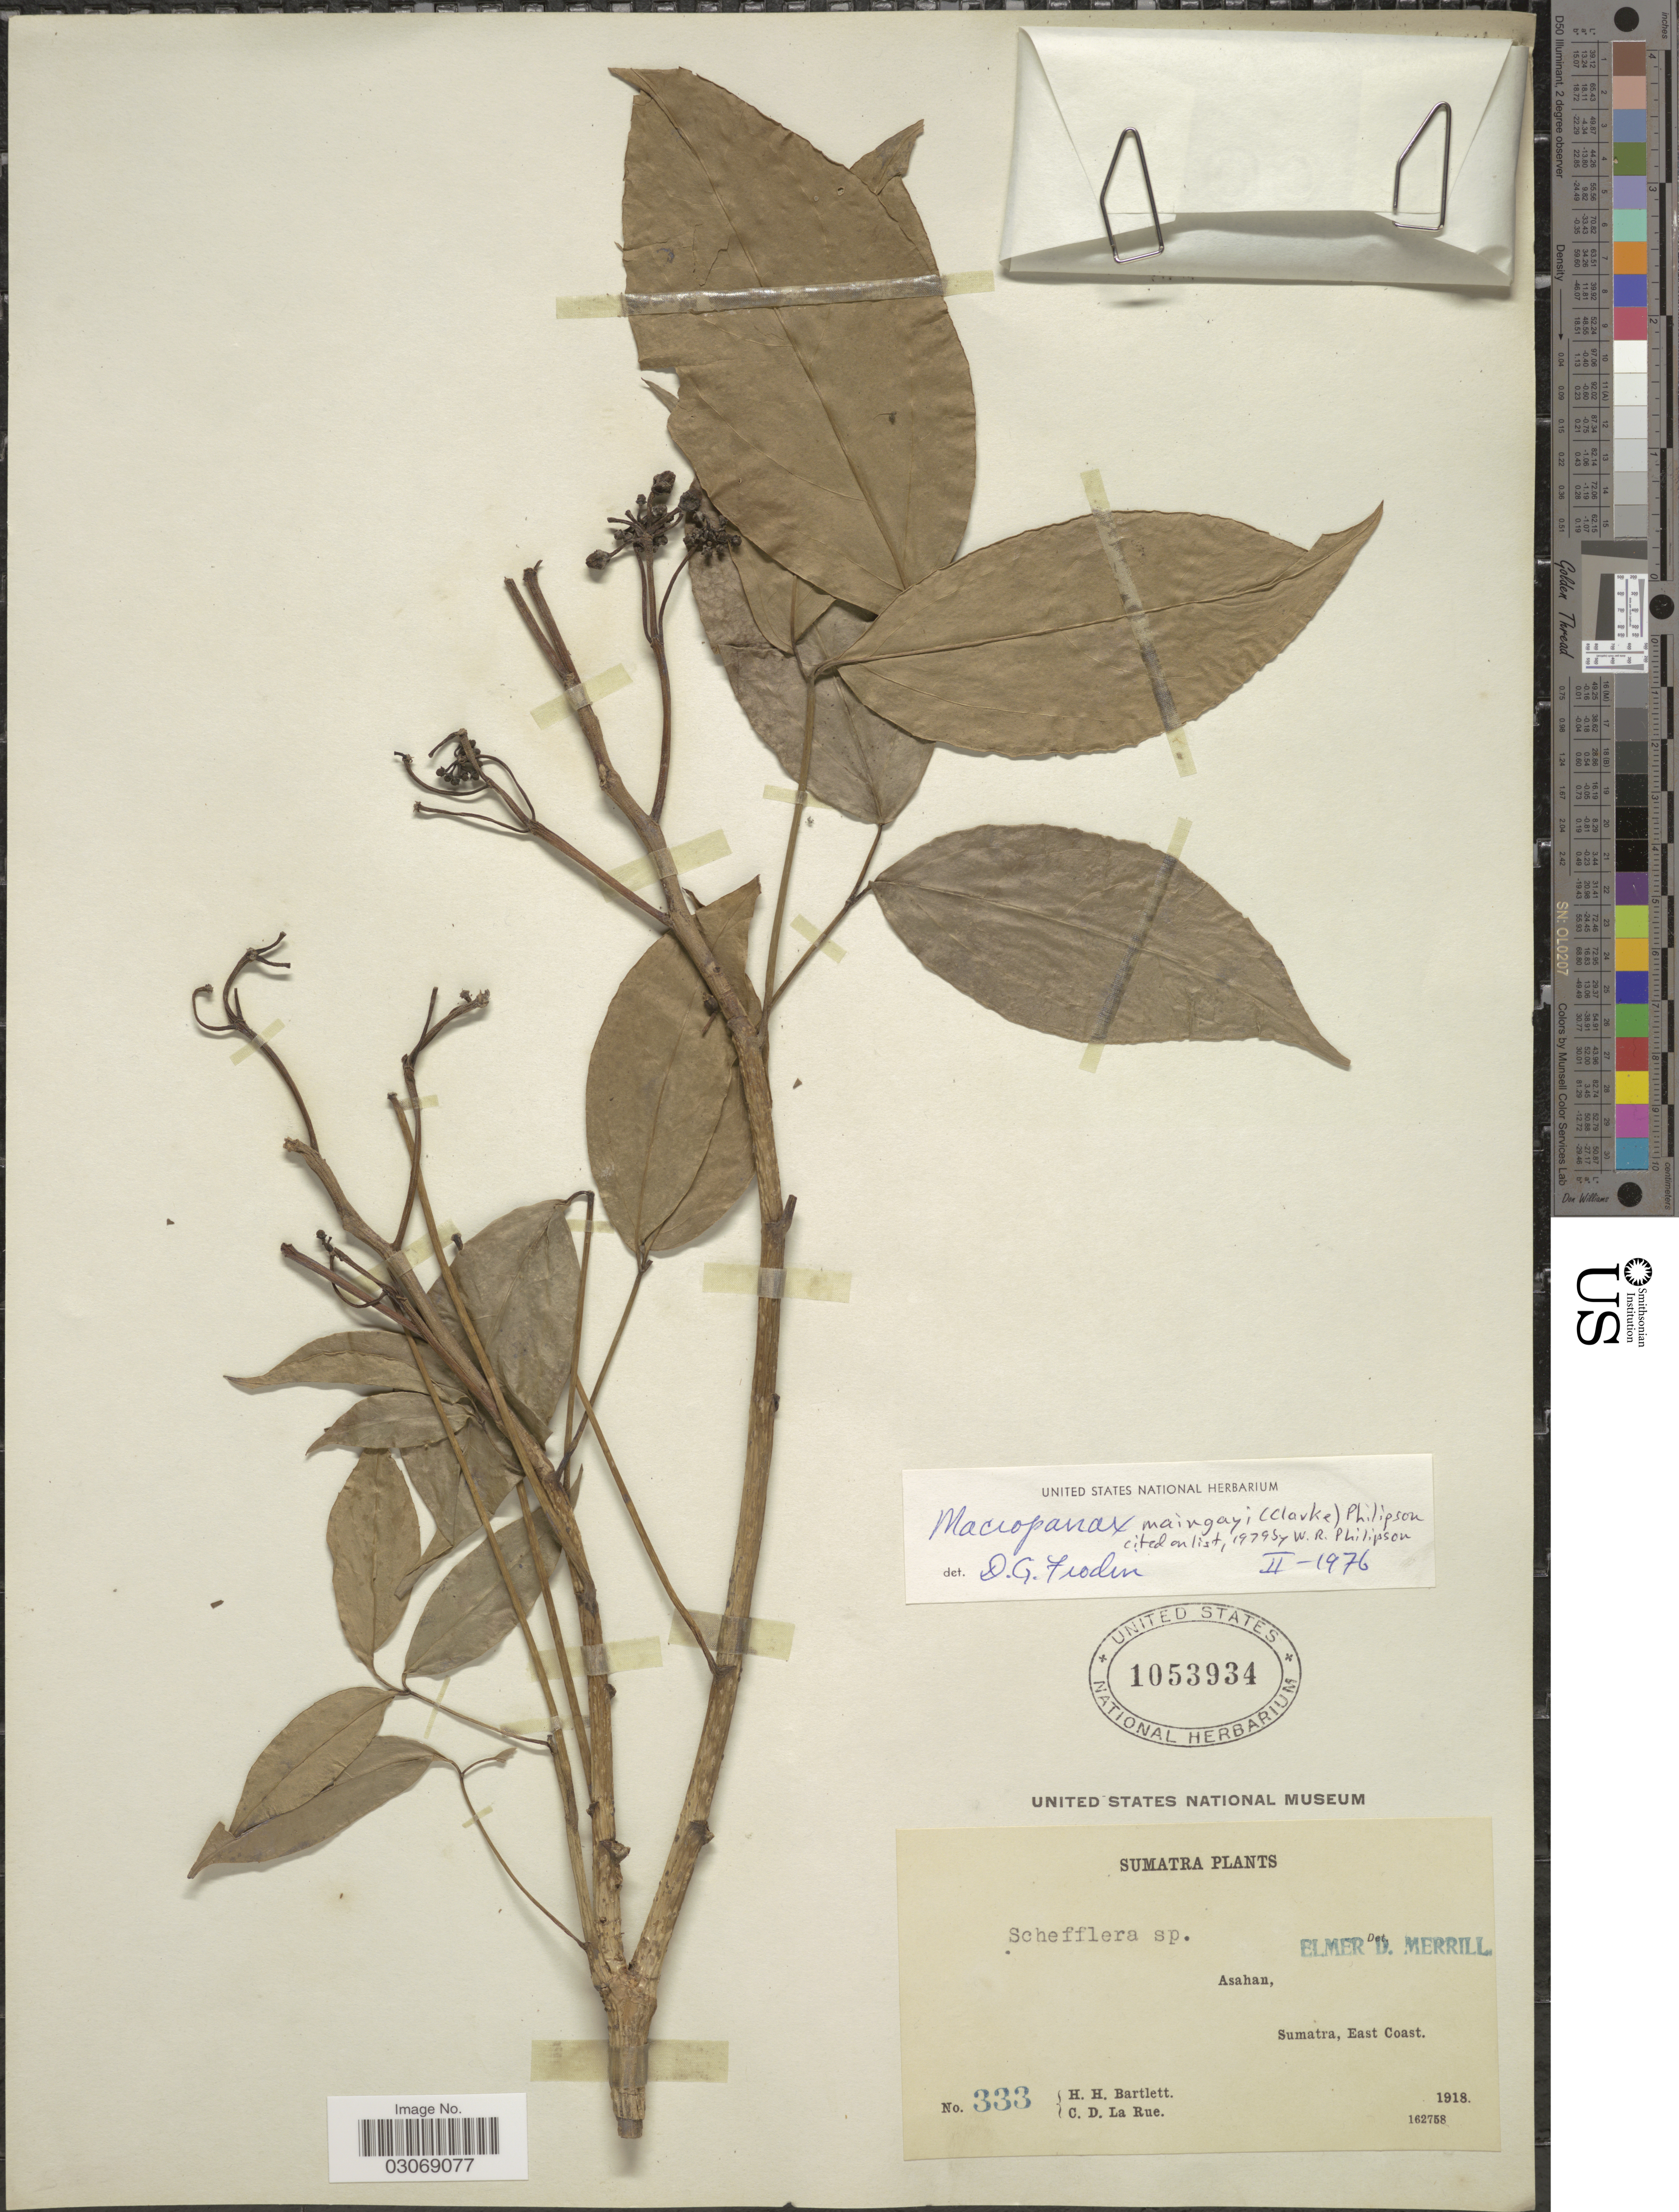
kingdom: Plantae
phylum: Tracheophyta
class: Magnoliopsida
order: Apiales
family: Araliaceae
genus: Macropanax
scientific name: Macropanax maingayi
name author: (C.B. Clarke) Philipson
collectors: H. H. Bartlett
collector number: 333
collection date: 1918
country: Indonesia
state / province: Sumatra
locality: Asahan, East Coast.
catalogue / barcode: US 1053934